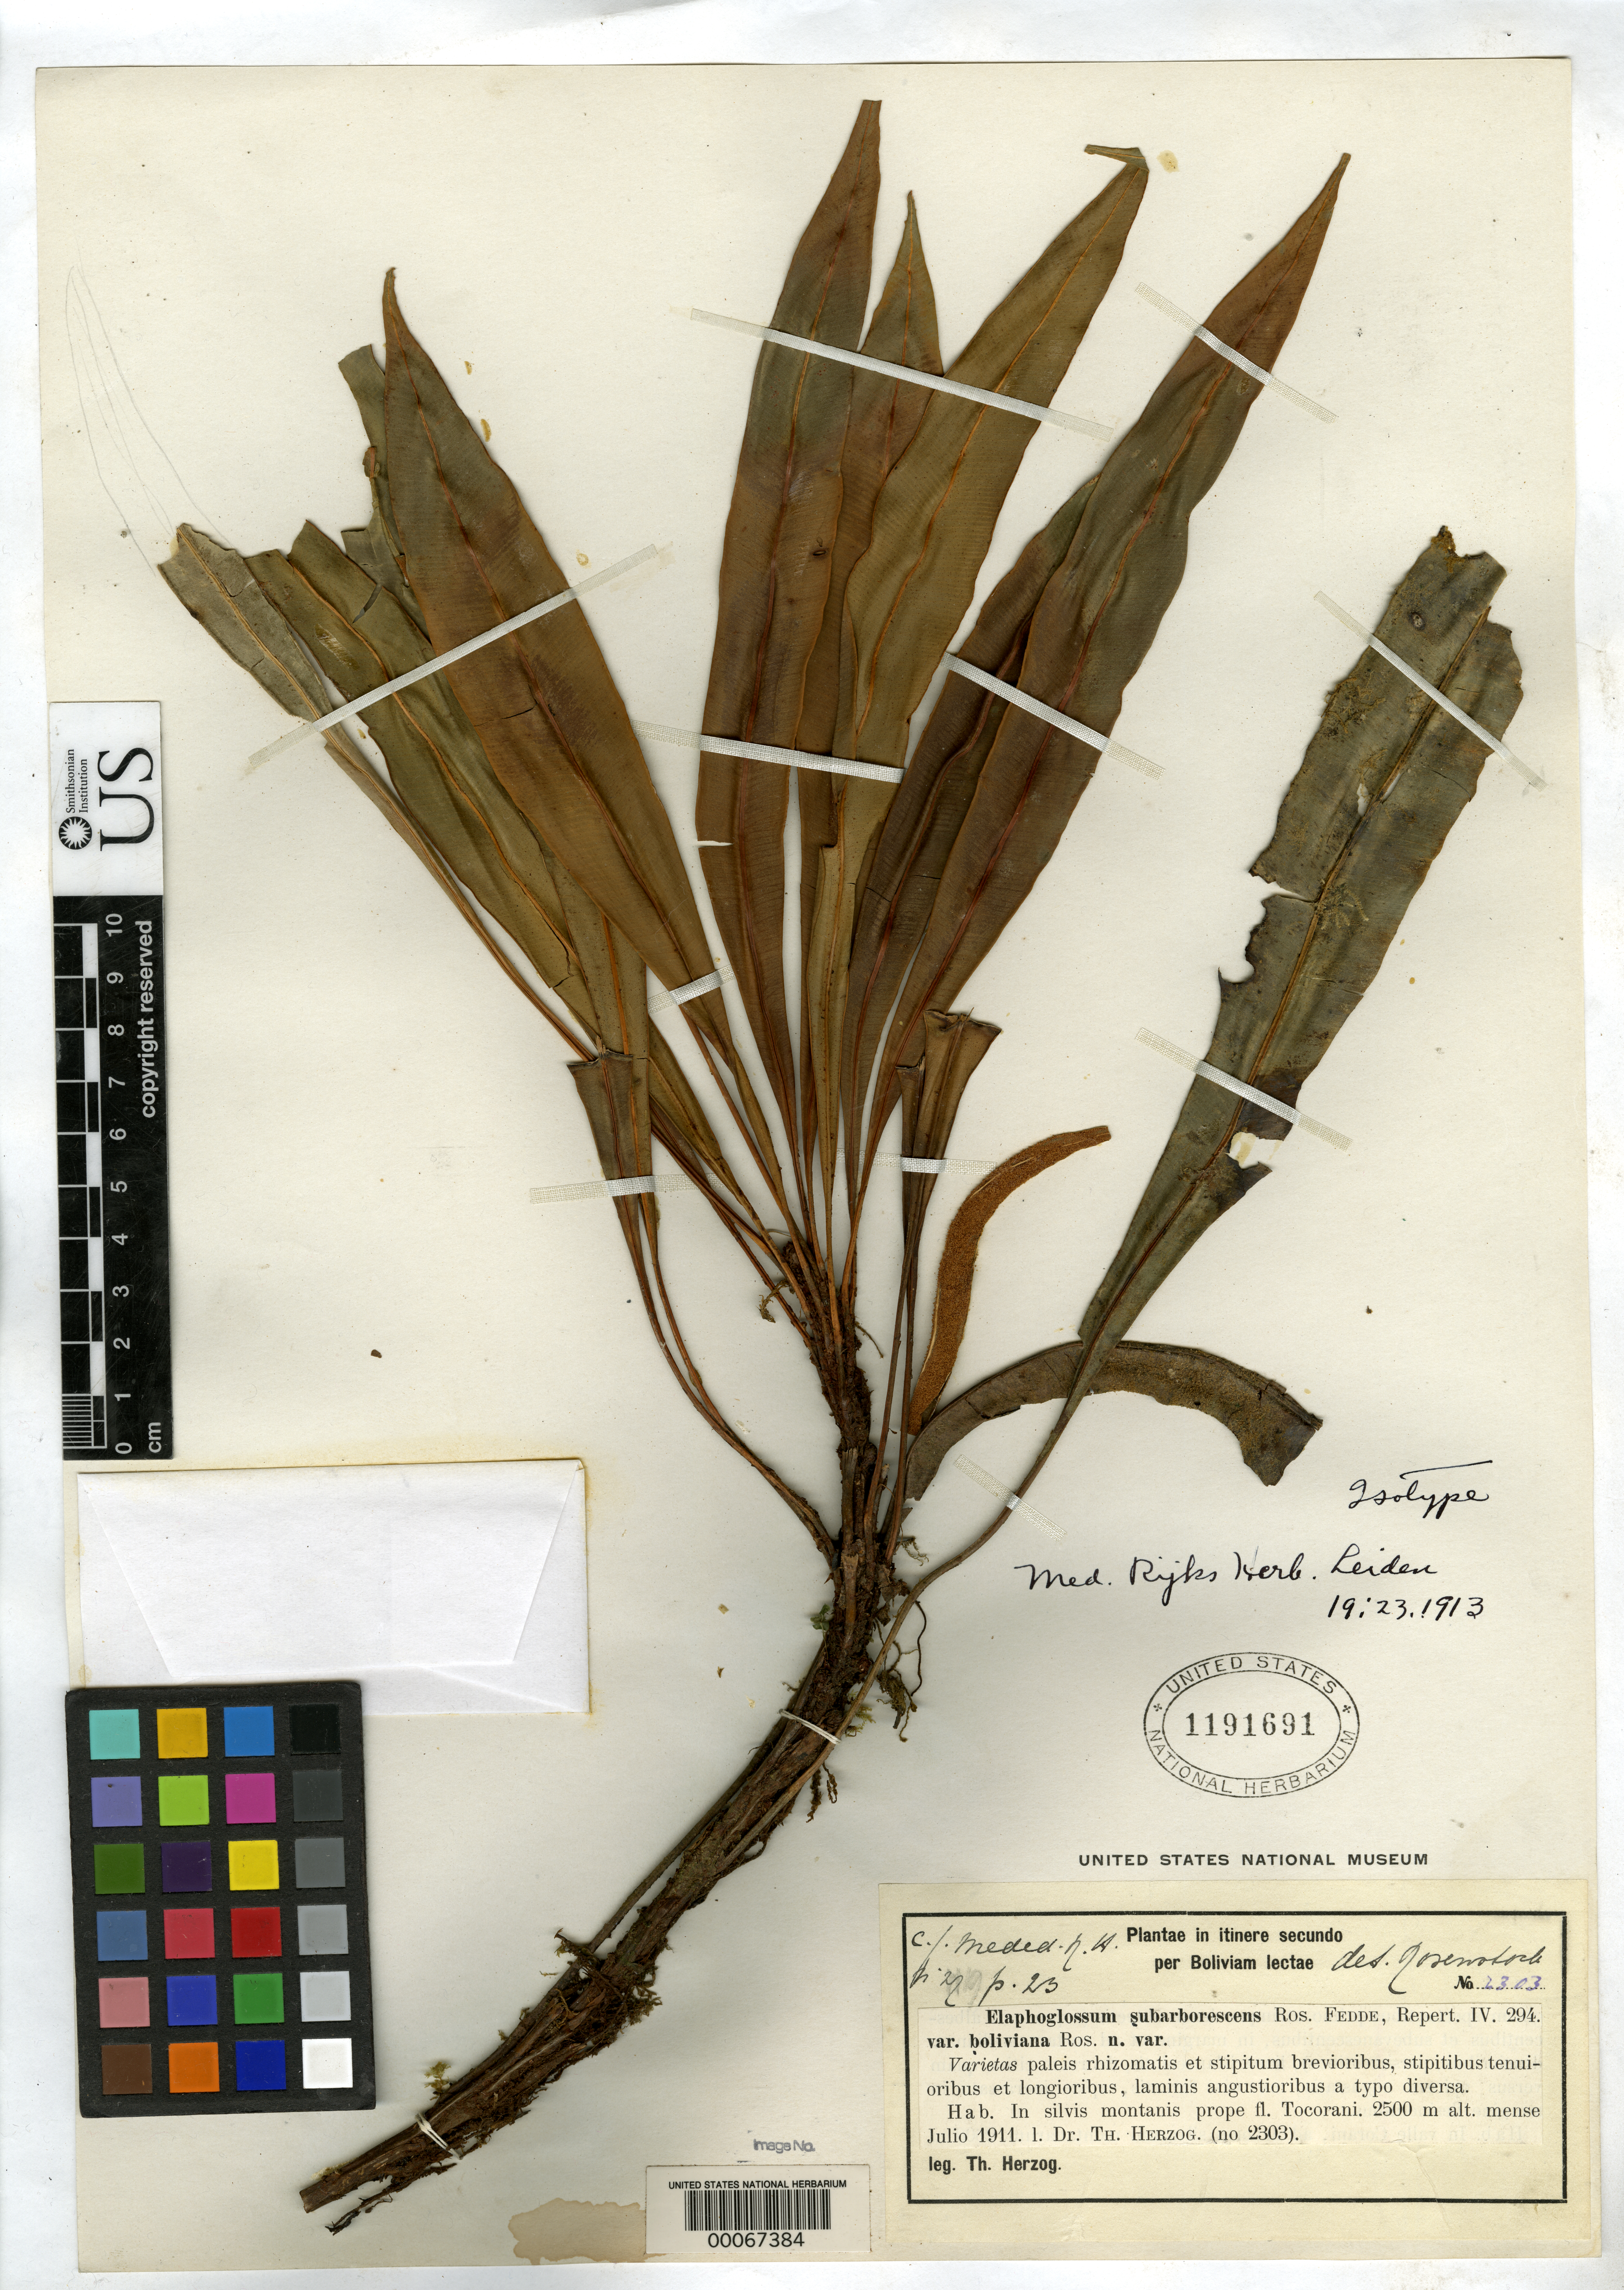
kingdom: Plantae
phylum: Tracheophyta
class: Polypodiopsida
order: Polypodiales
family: Dryopteridaceae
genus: Elaphoglossum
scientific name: Elaphoglossum subarborescens var. bolivianum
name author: Rosenst.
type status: Isotype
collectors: T. K. J. Herzog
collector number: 2303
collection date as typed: Jul 1911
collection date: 1911-07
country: Bolivia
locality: Prope fl. Tocorani.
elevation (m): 2500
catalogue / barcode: US 1191691